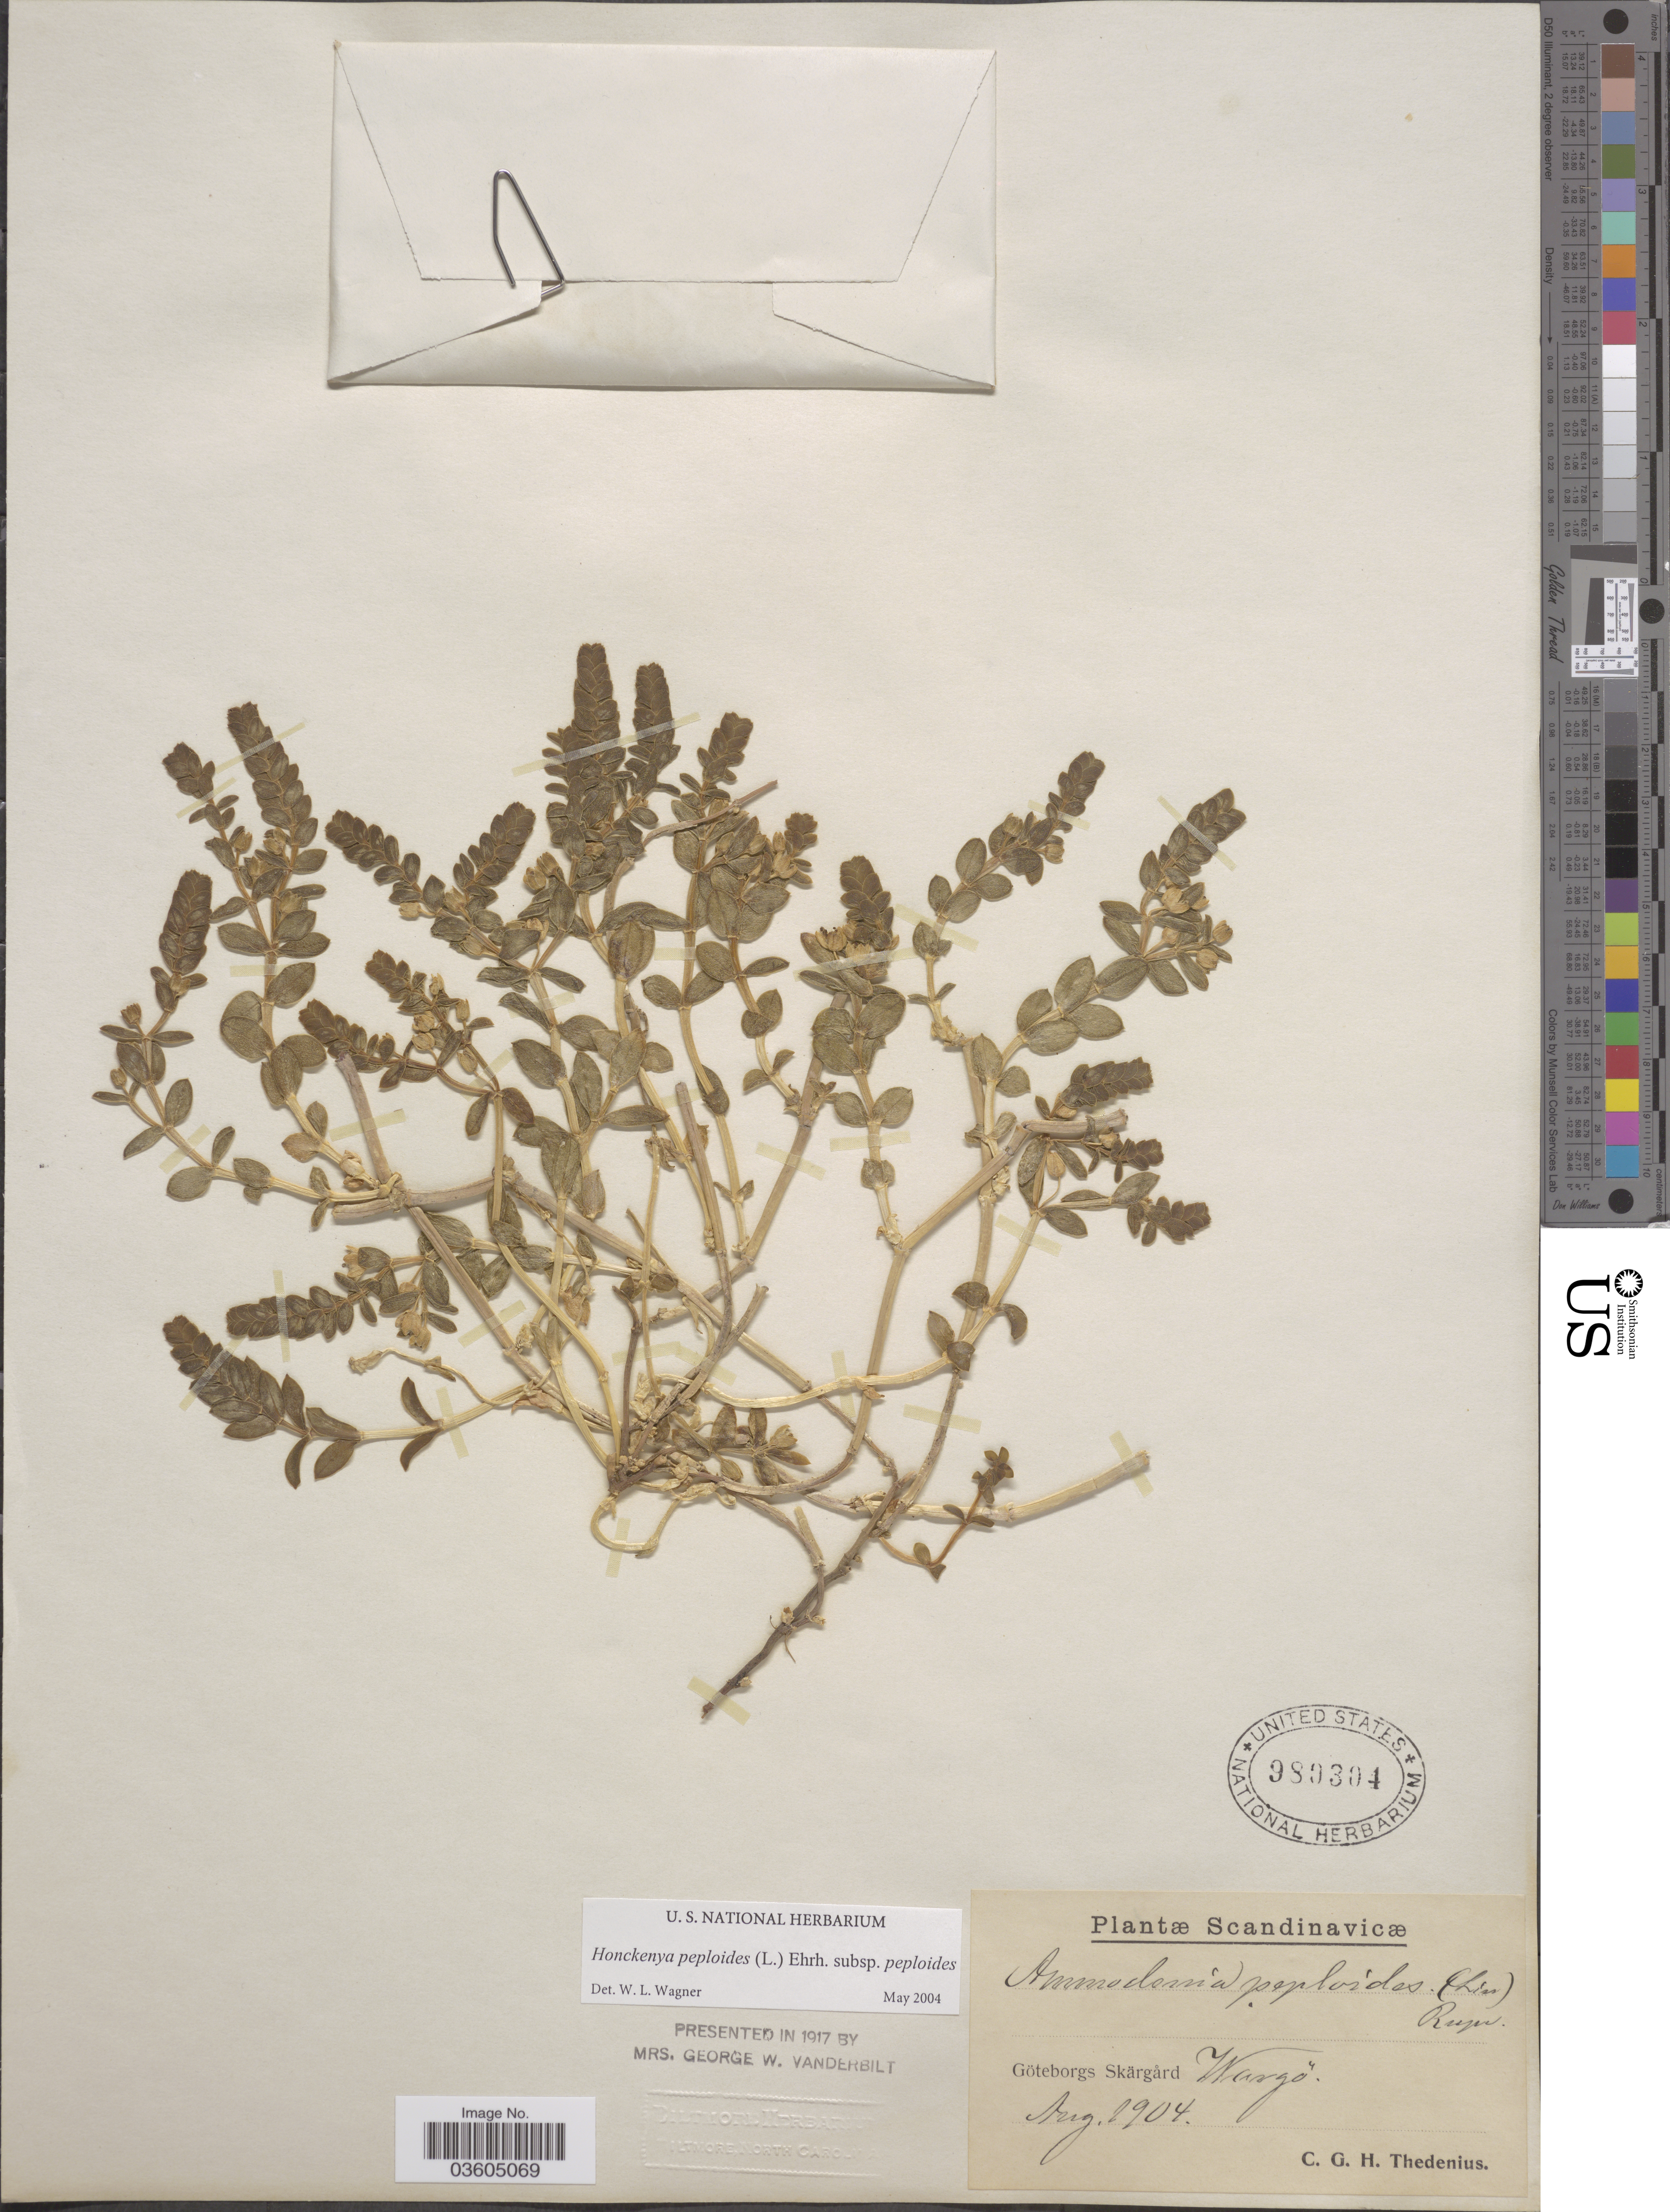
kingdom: Plantae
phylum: Tracheophyta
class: Magnoliopsida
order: Caryophyllales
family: Caryophyllaceae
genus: Honckenya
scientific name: Honckenya peploides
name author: (L.) Ehrh.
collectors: C. Thedenius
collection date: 1904-08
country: Sweden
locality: Scandinavicæ. Göteborgs Skärgård Wargö.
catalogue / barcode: US 980304